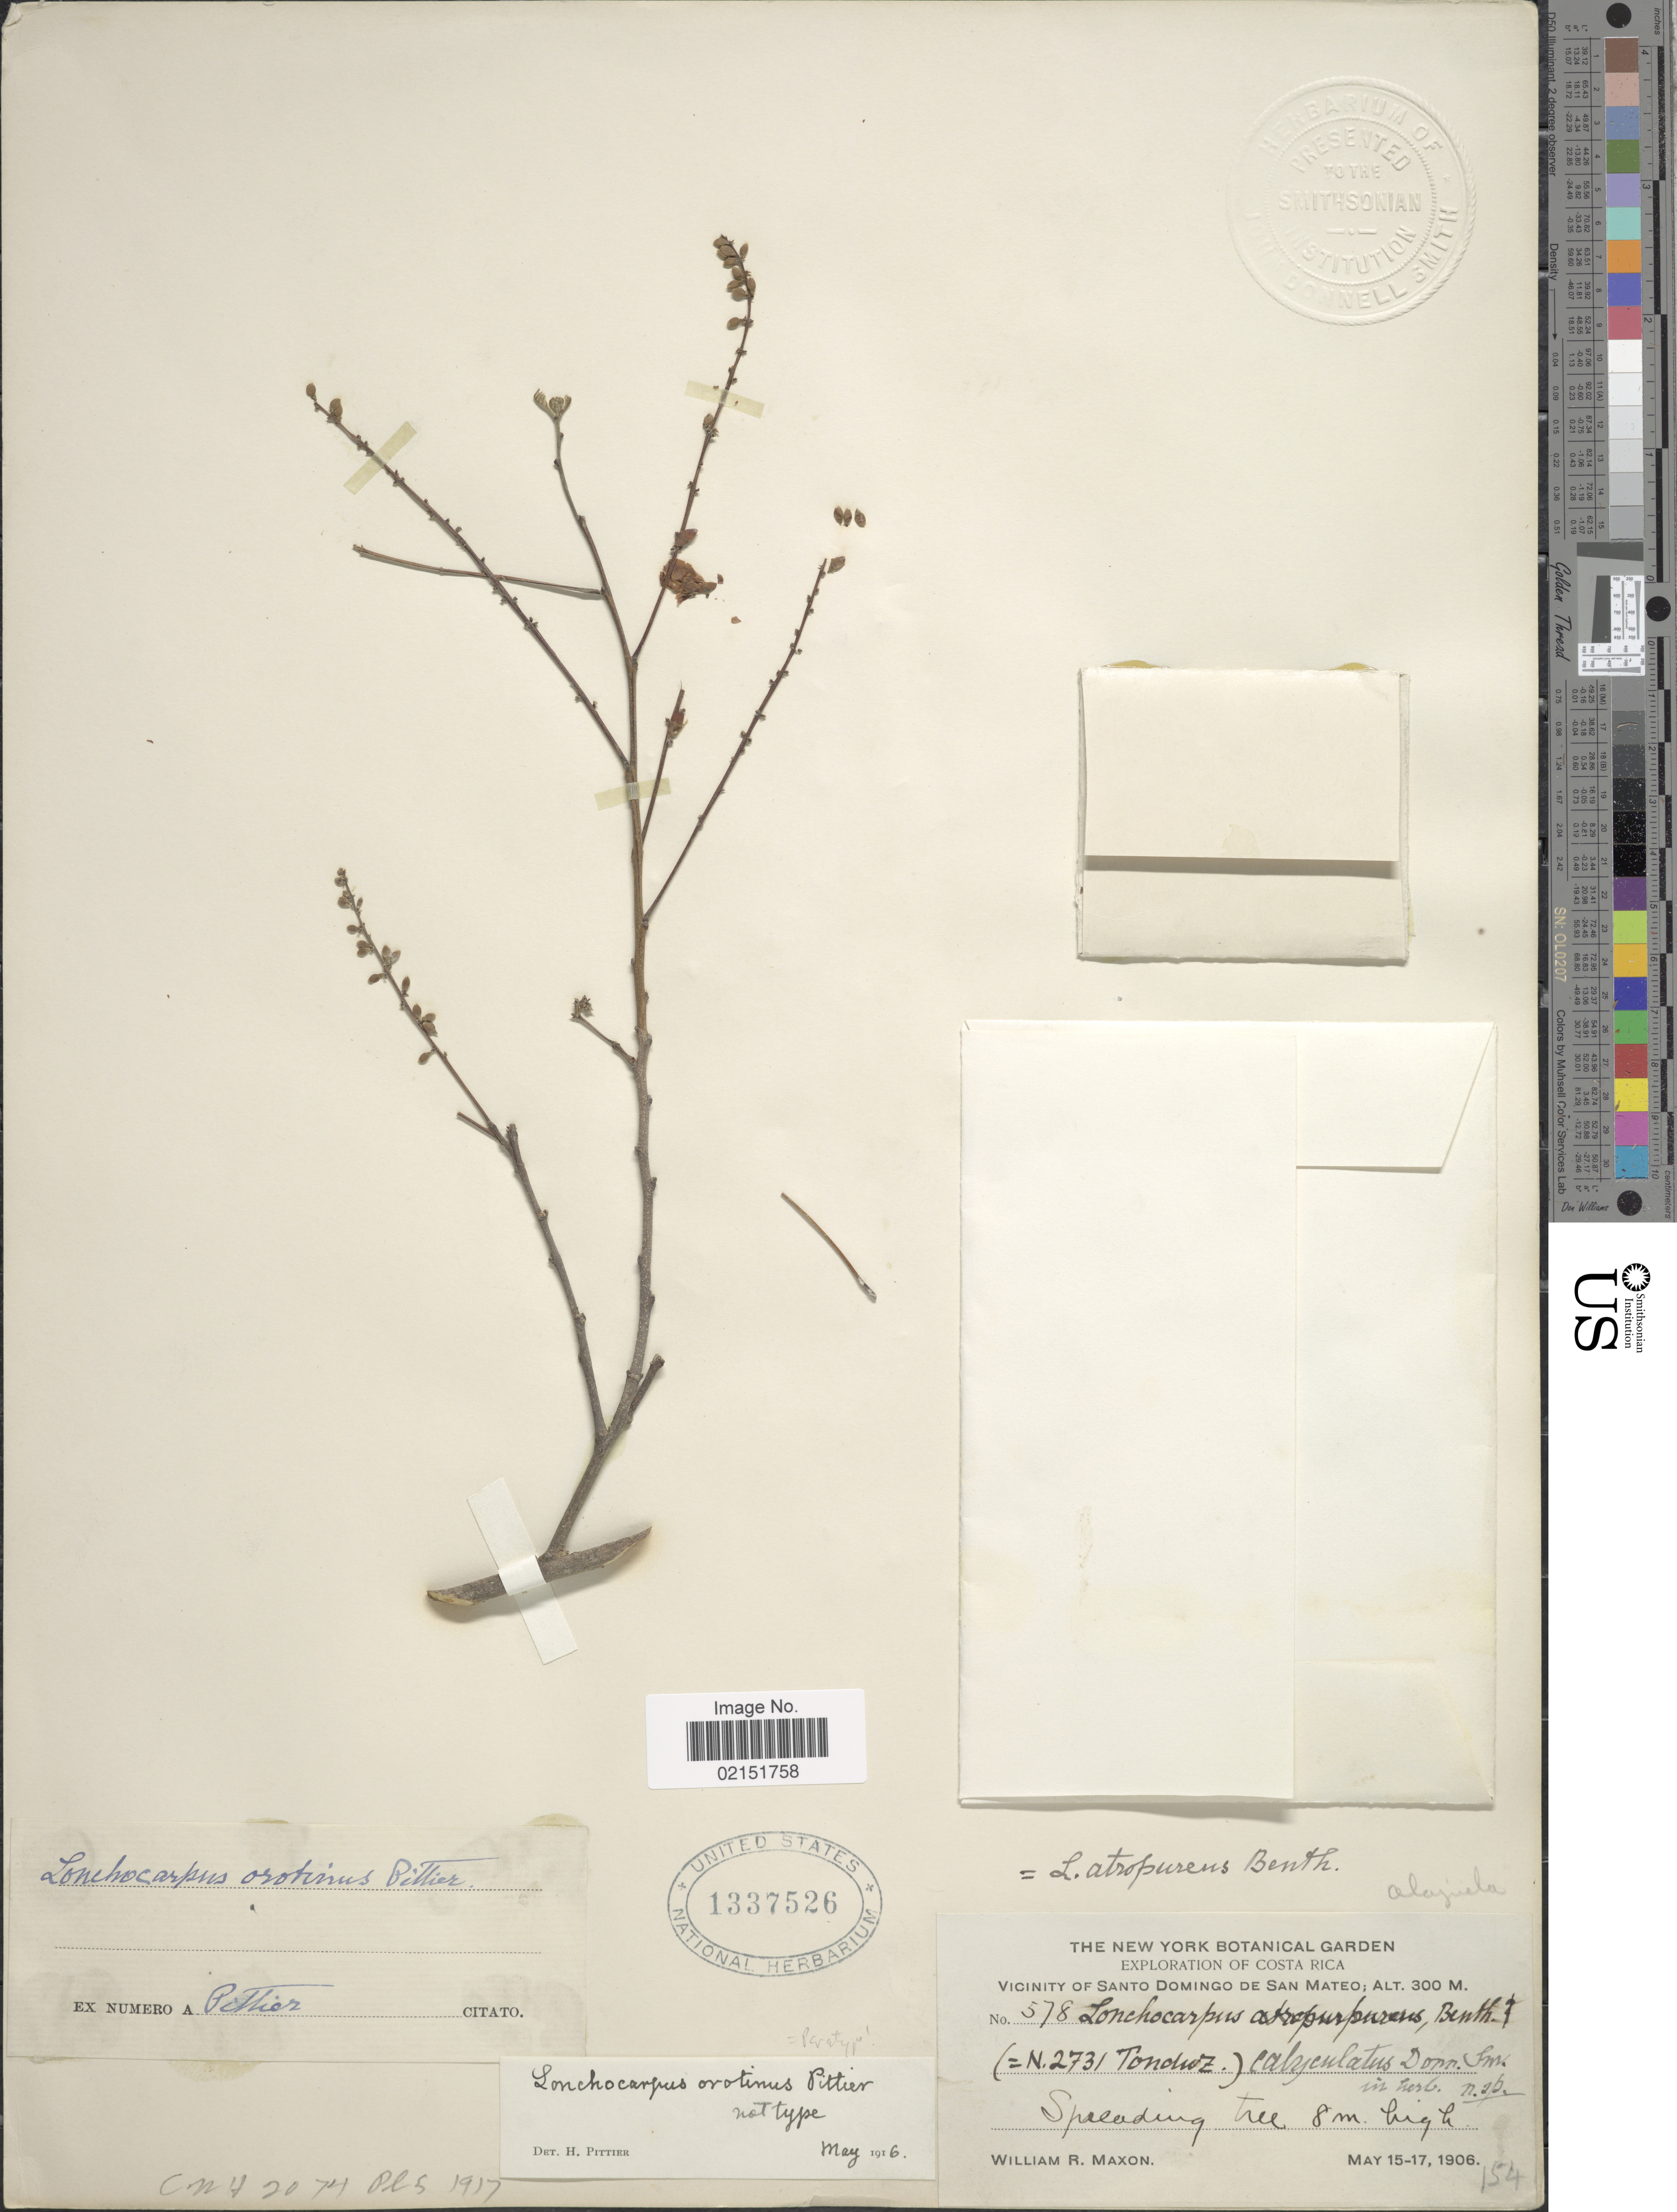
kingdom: Plantae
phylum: Tracheophyta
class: Magnoliopsida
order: Fabales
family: Fabaceae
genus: Lonchocarpus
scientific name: Lonchocarpus orotinus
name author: Pittier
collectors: W. R. Maxon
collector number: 578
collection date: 1906-05-15/1906-05-17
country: Costa Rica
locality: Santo Domingo de San Mateo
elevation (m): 300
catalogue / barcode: US 1337526